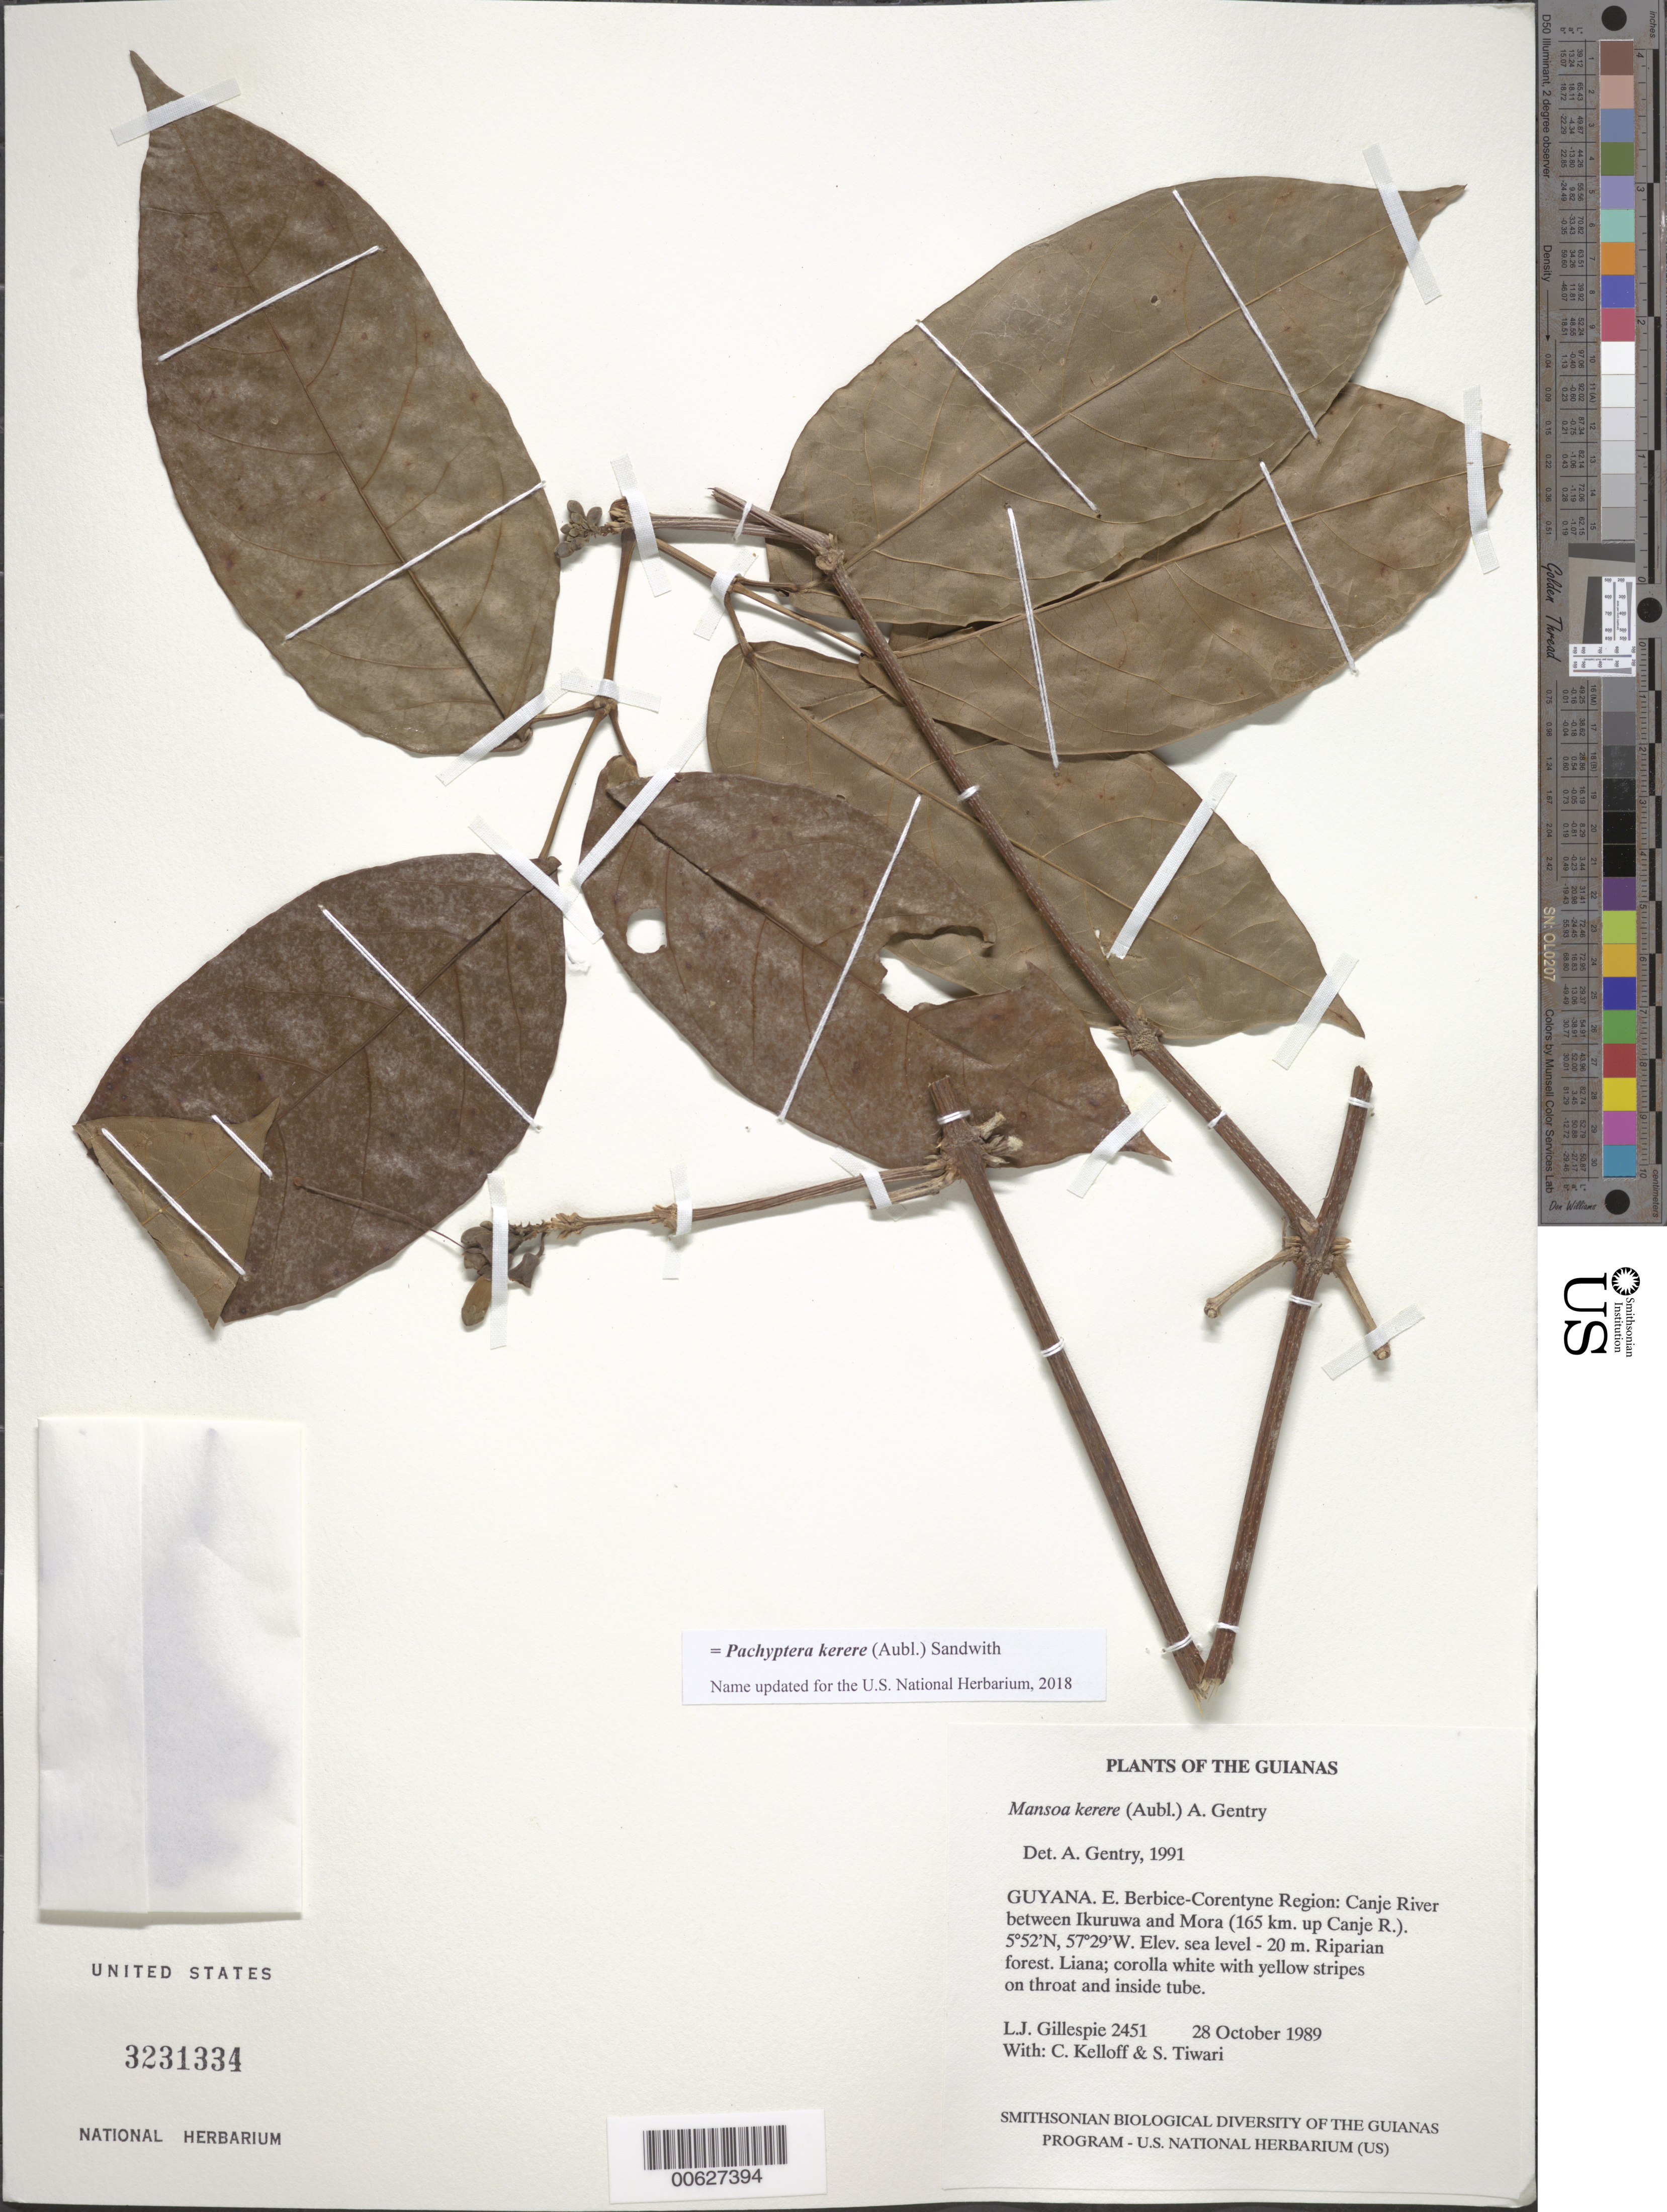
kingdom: Plantae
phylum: Tracheophyta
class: Magnoliopsida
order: Lamiales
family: Bignoniaceae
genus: Pachyptera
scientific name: Pachyptera kerere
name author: (Aubl.) Sandwith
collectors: L. J. Gillespie, C. L. Kelloff & S. Tiwari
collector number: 2451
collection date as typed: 28 October 1989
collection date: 1989-10-28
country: Guyana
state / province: E. Berbice-Corentyne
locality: Canje River between Ikuruwa and Mora (165 km. up Canje R.)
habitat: Riparian forest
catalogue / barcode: US 3231334